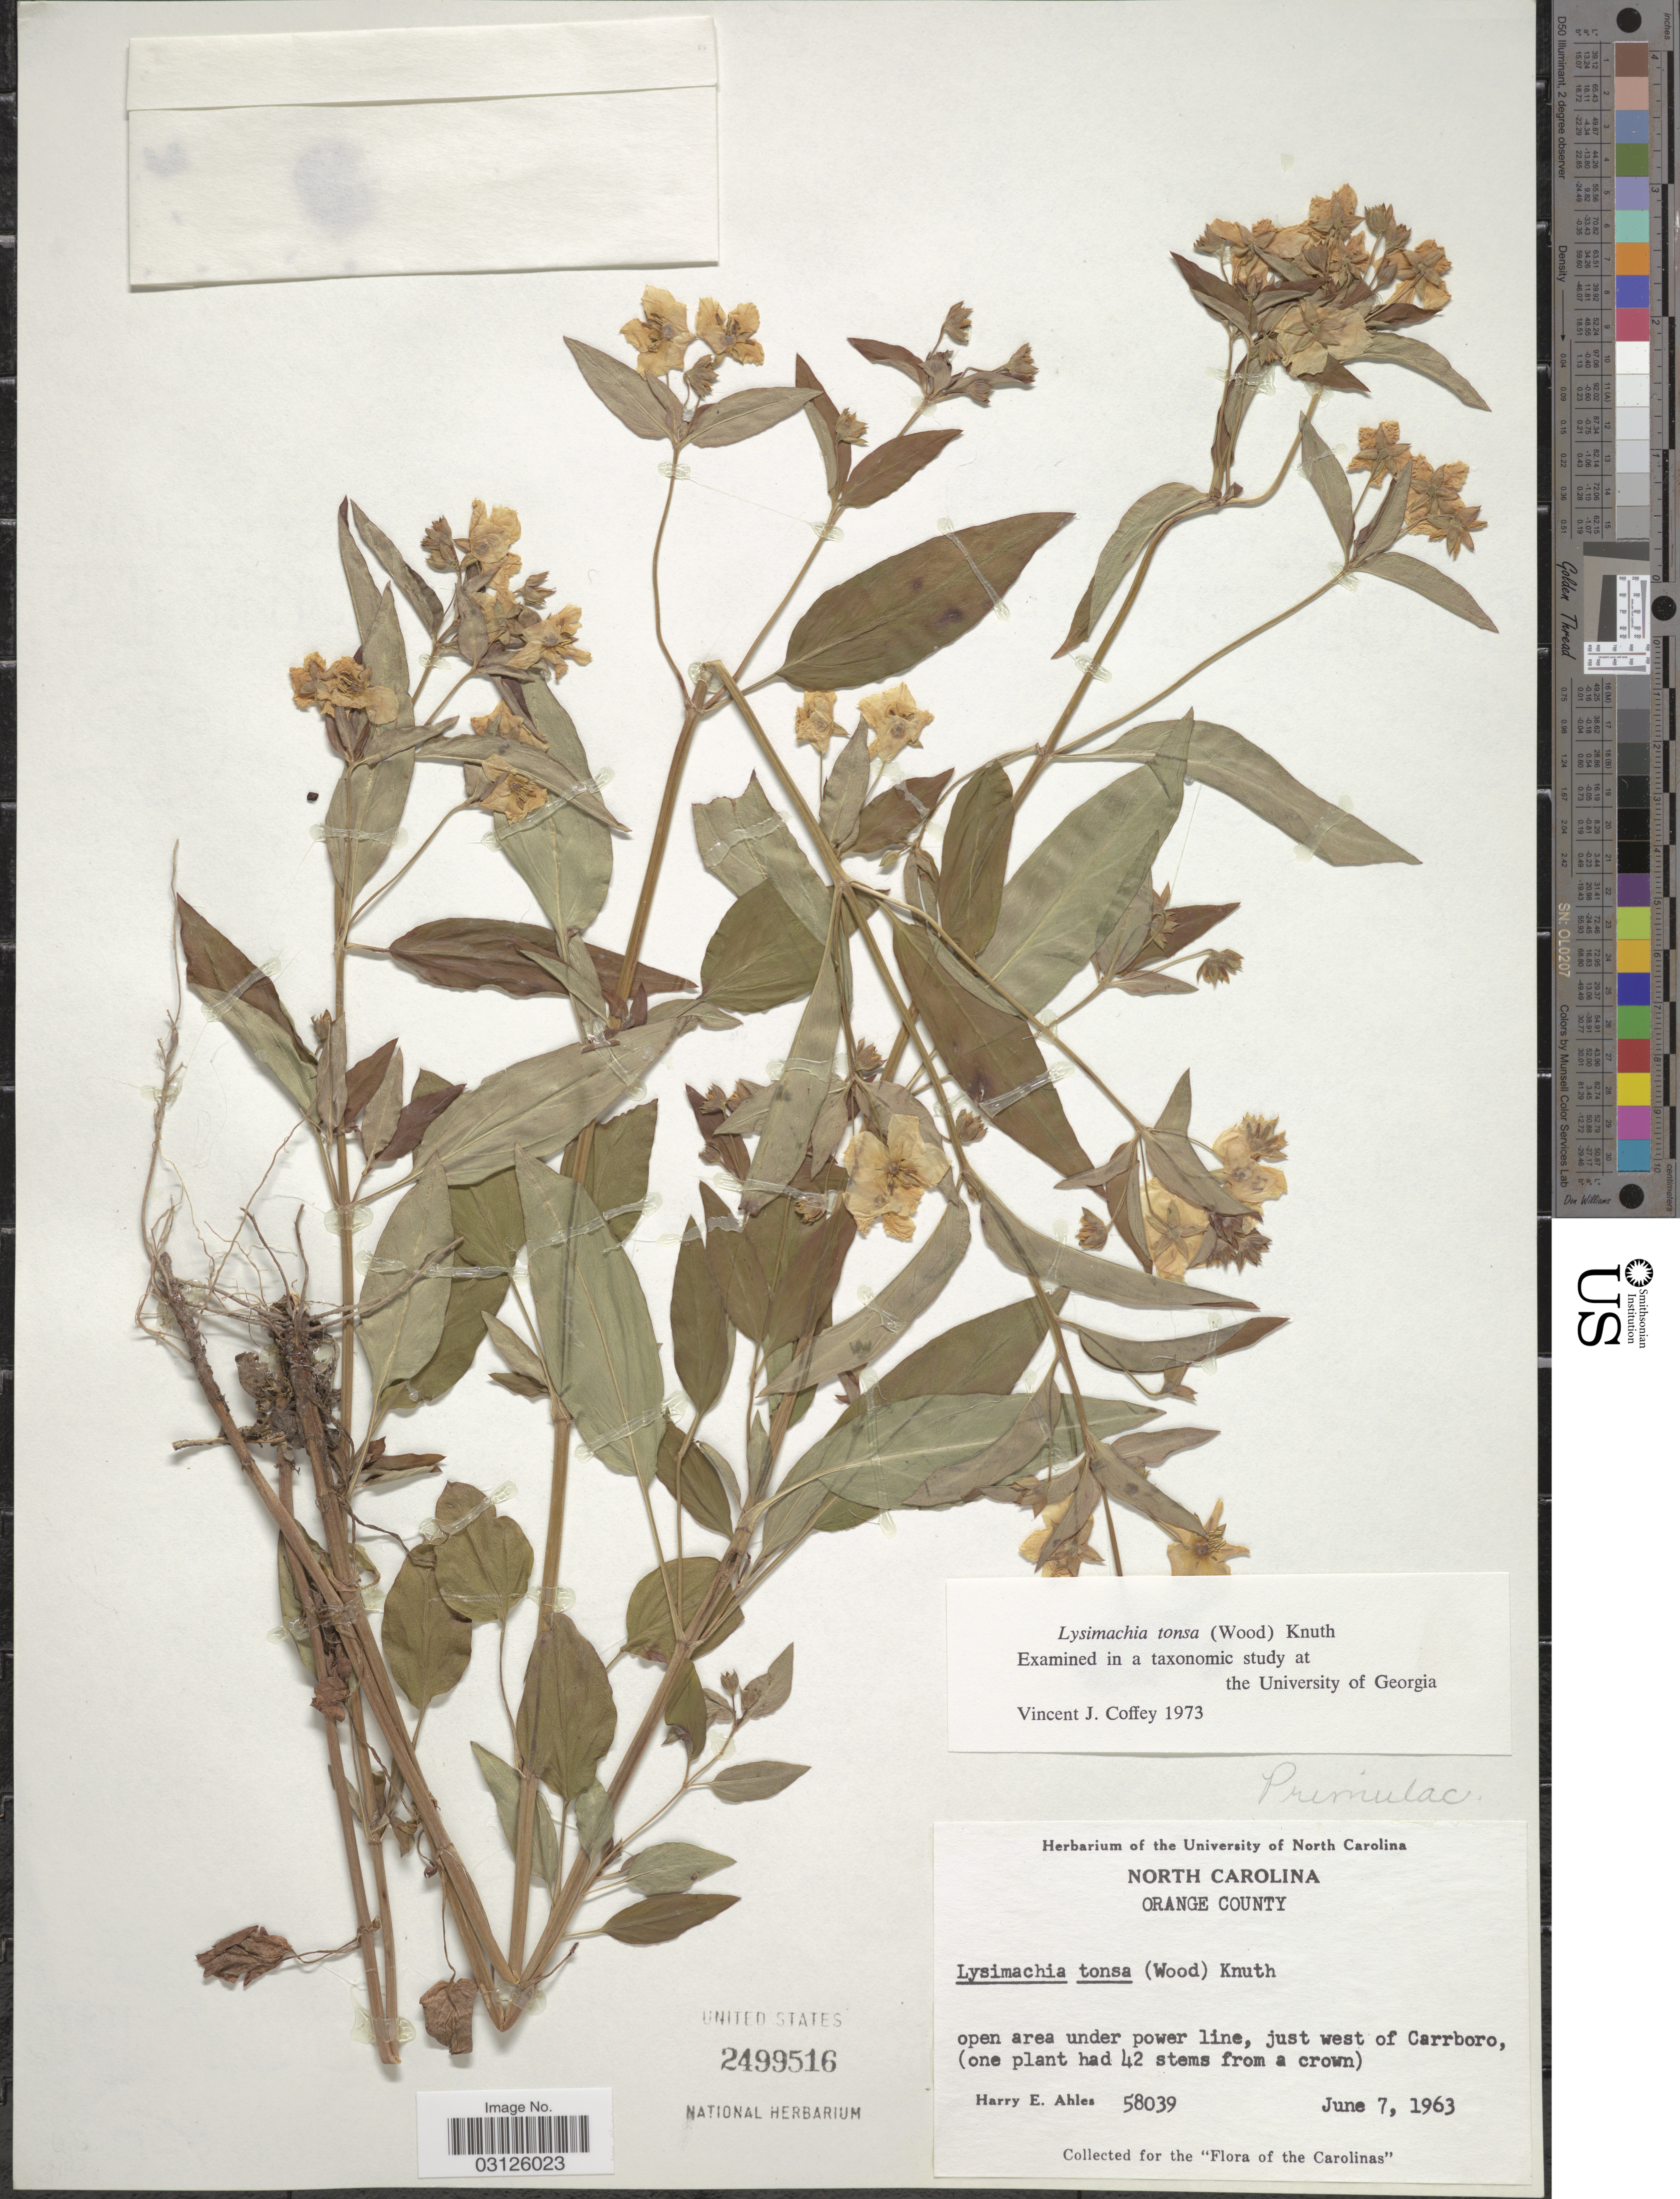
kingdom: Plantae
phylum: Tracheophyta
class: Magnoliopsida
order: Ericales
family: Primulaceae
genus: Lysimachia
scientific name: Lysimachia tonsa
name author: (Alph. Wood) Alph. Wood ex R. Knuth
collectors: H. E. Ahles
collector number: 58039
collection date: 1963-06-07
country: United States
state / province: North Carolina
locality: Orange County. Open area under power line, just west of Carrboro.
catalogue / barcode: US 2499516